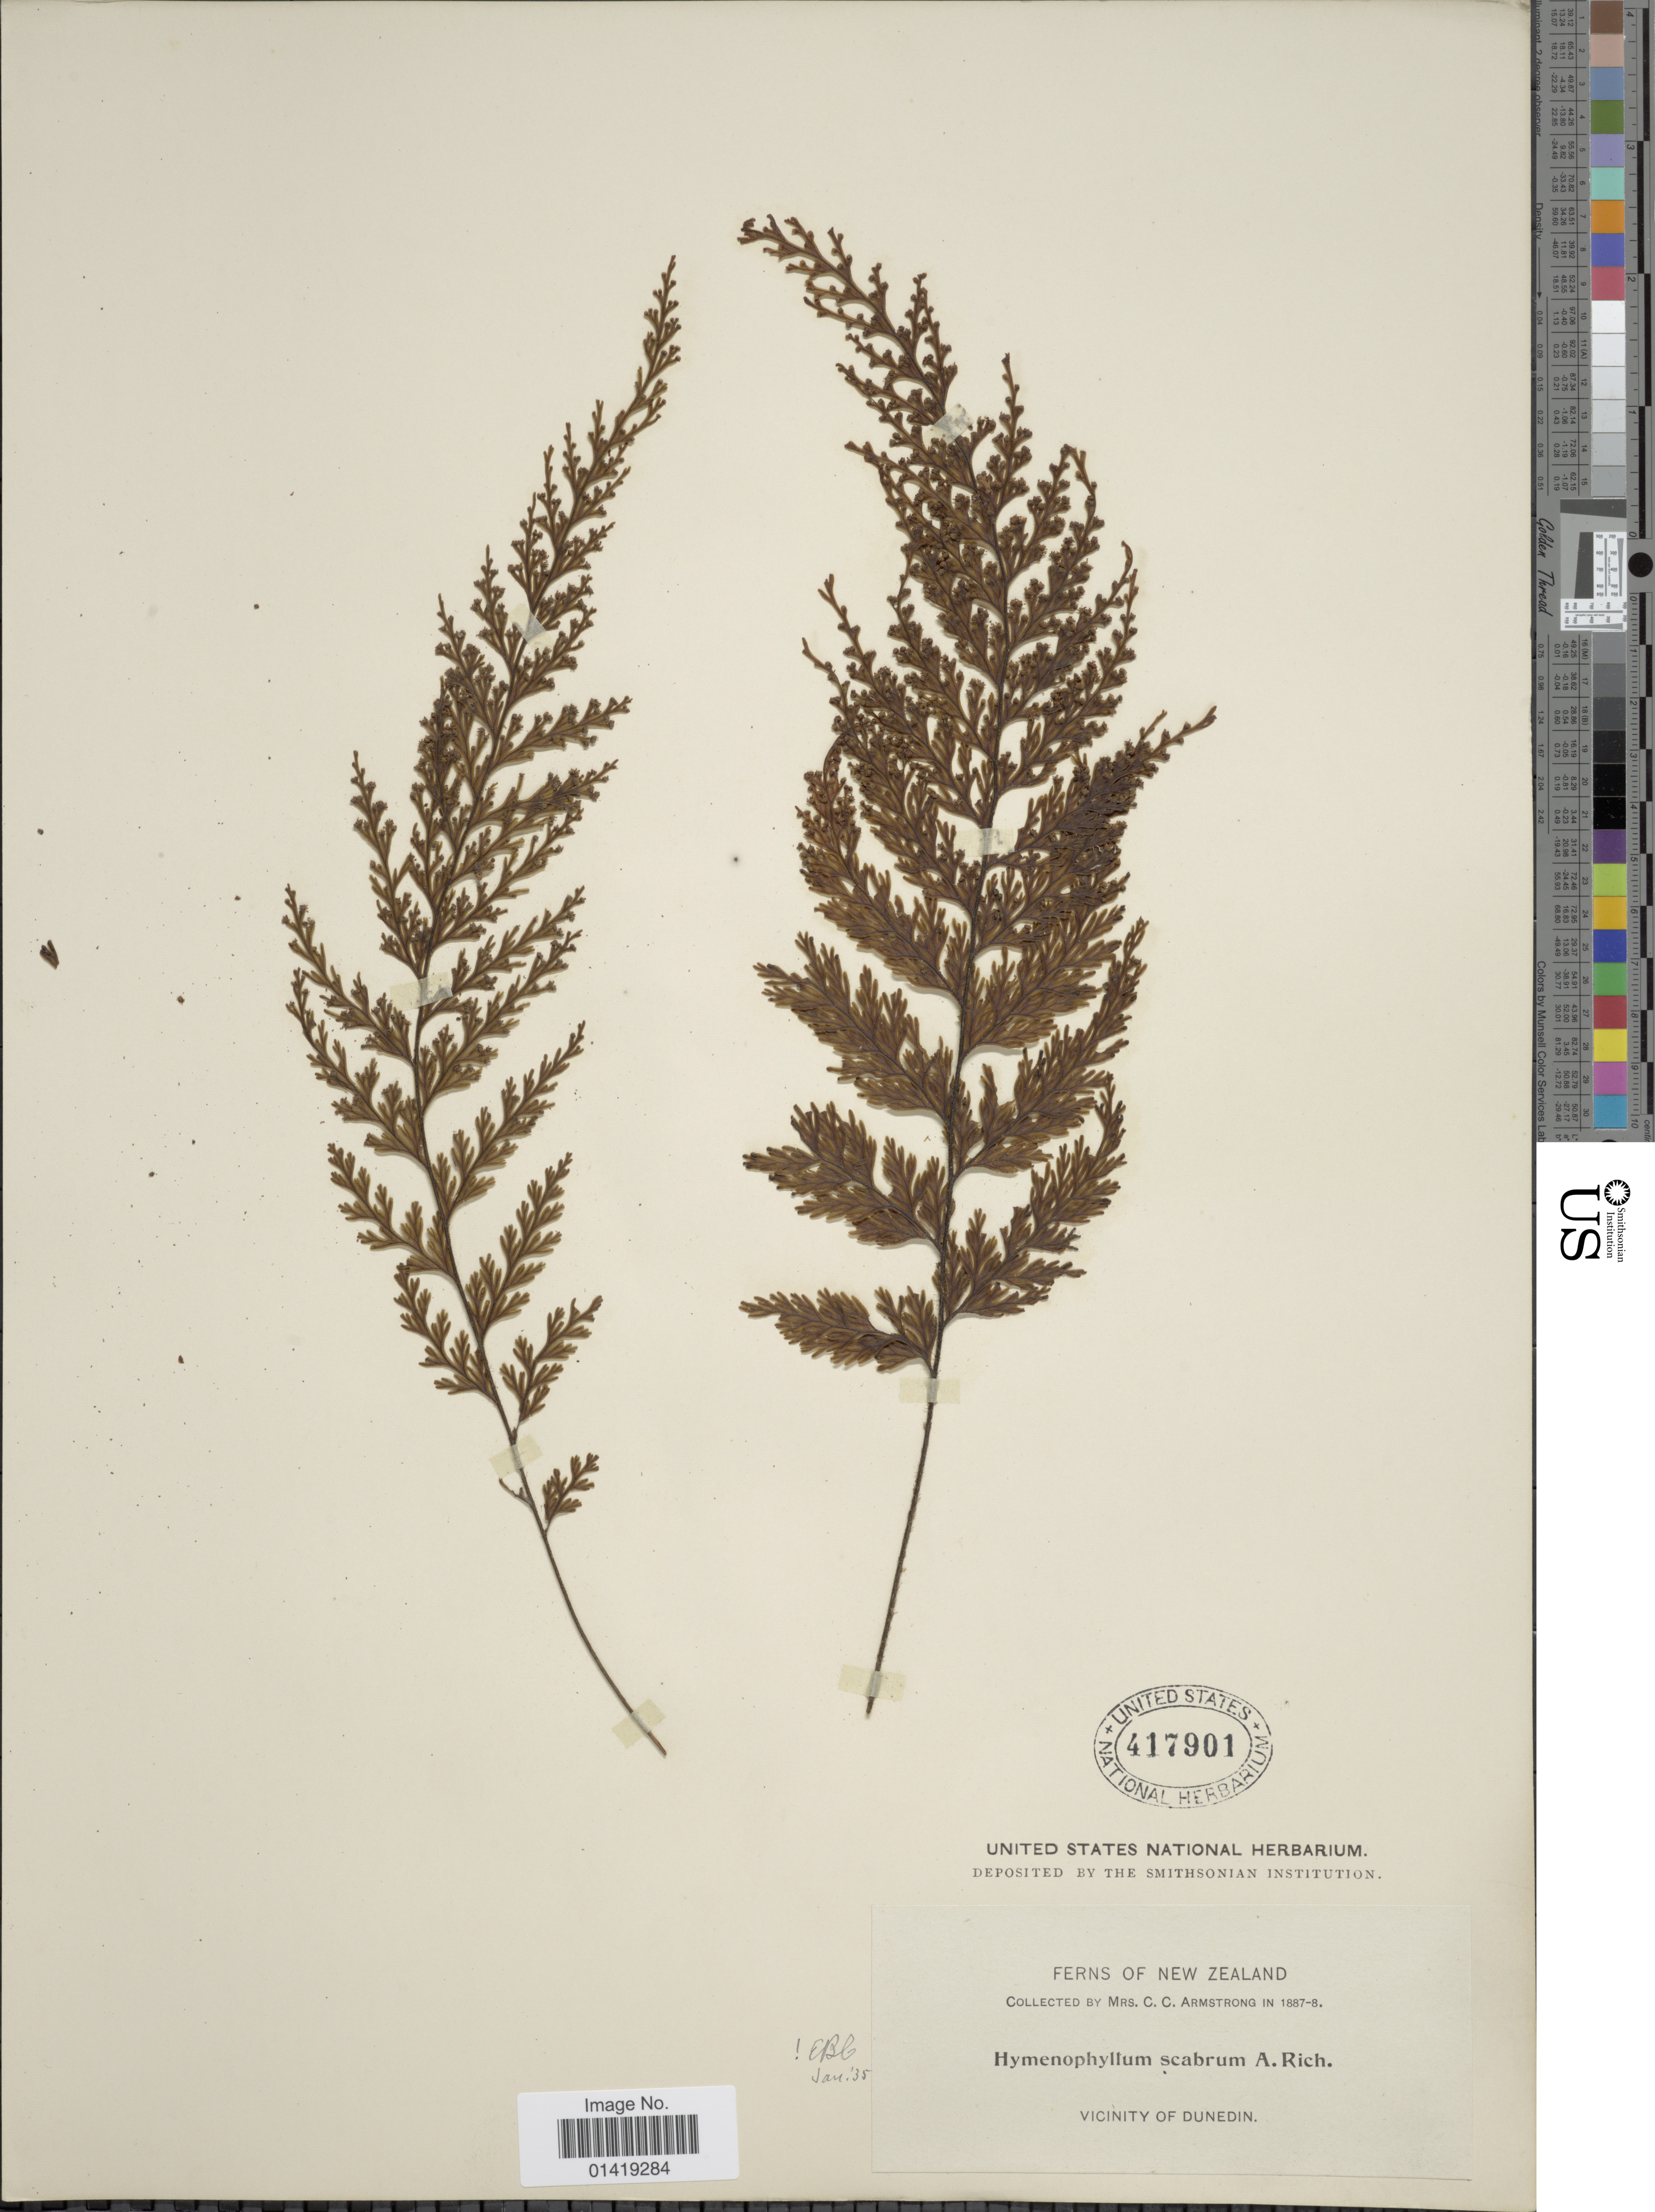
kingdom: Plantae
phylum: Tracheophyta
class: Polypodiopsida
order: Hymenophyllales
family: Hymenophyllaceae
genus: Hymenophyllum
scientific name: Hymenophyllum scabrum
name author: A. Rich.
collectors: C. Armstrong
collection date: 1887/1888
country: New Zealand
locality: Vicinity of Dunedin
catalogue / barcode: US 417901